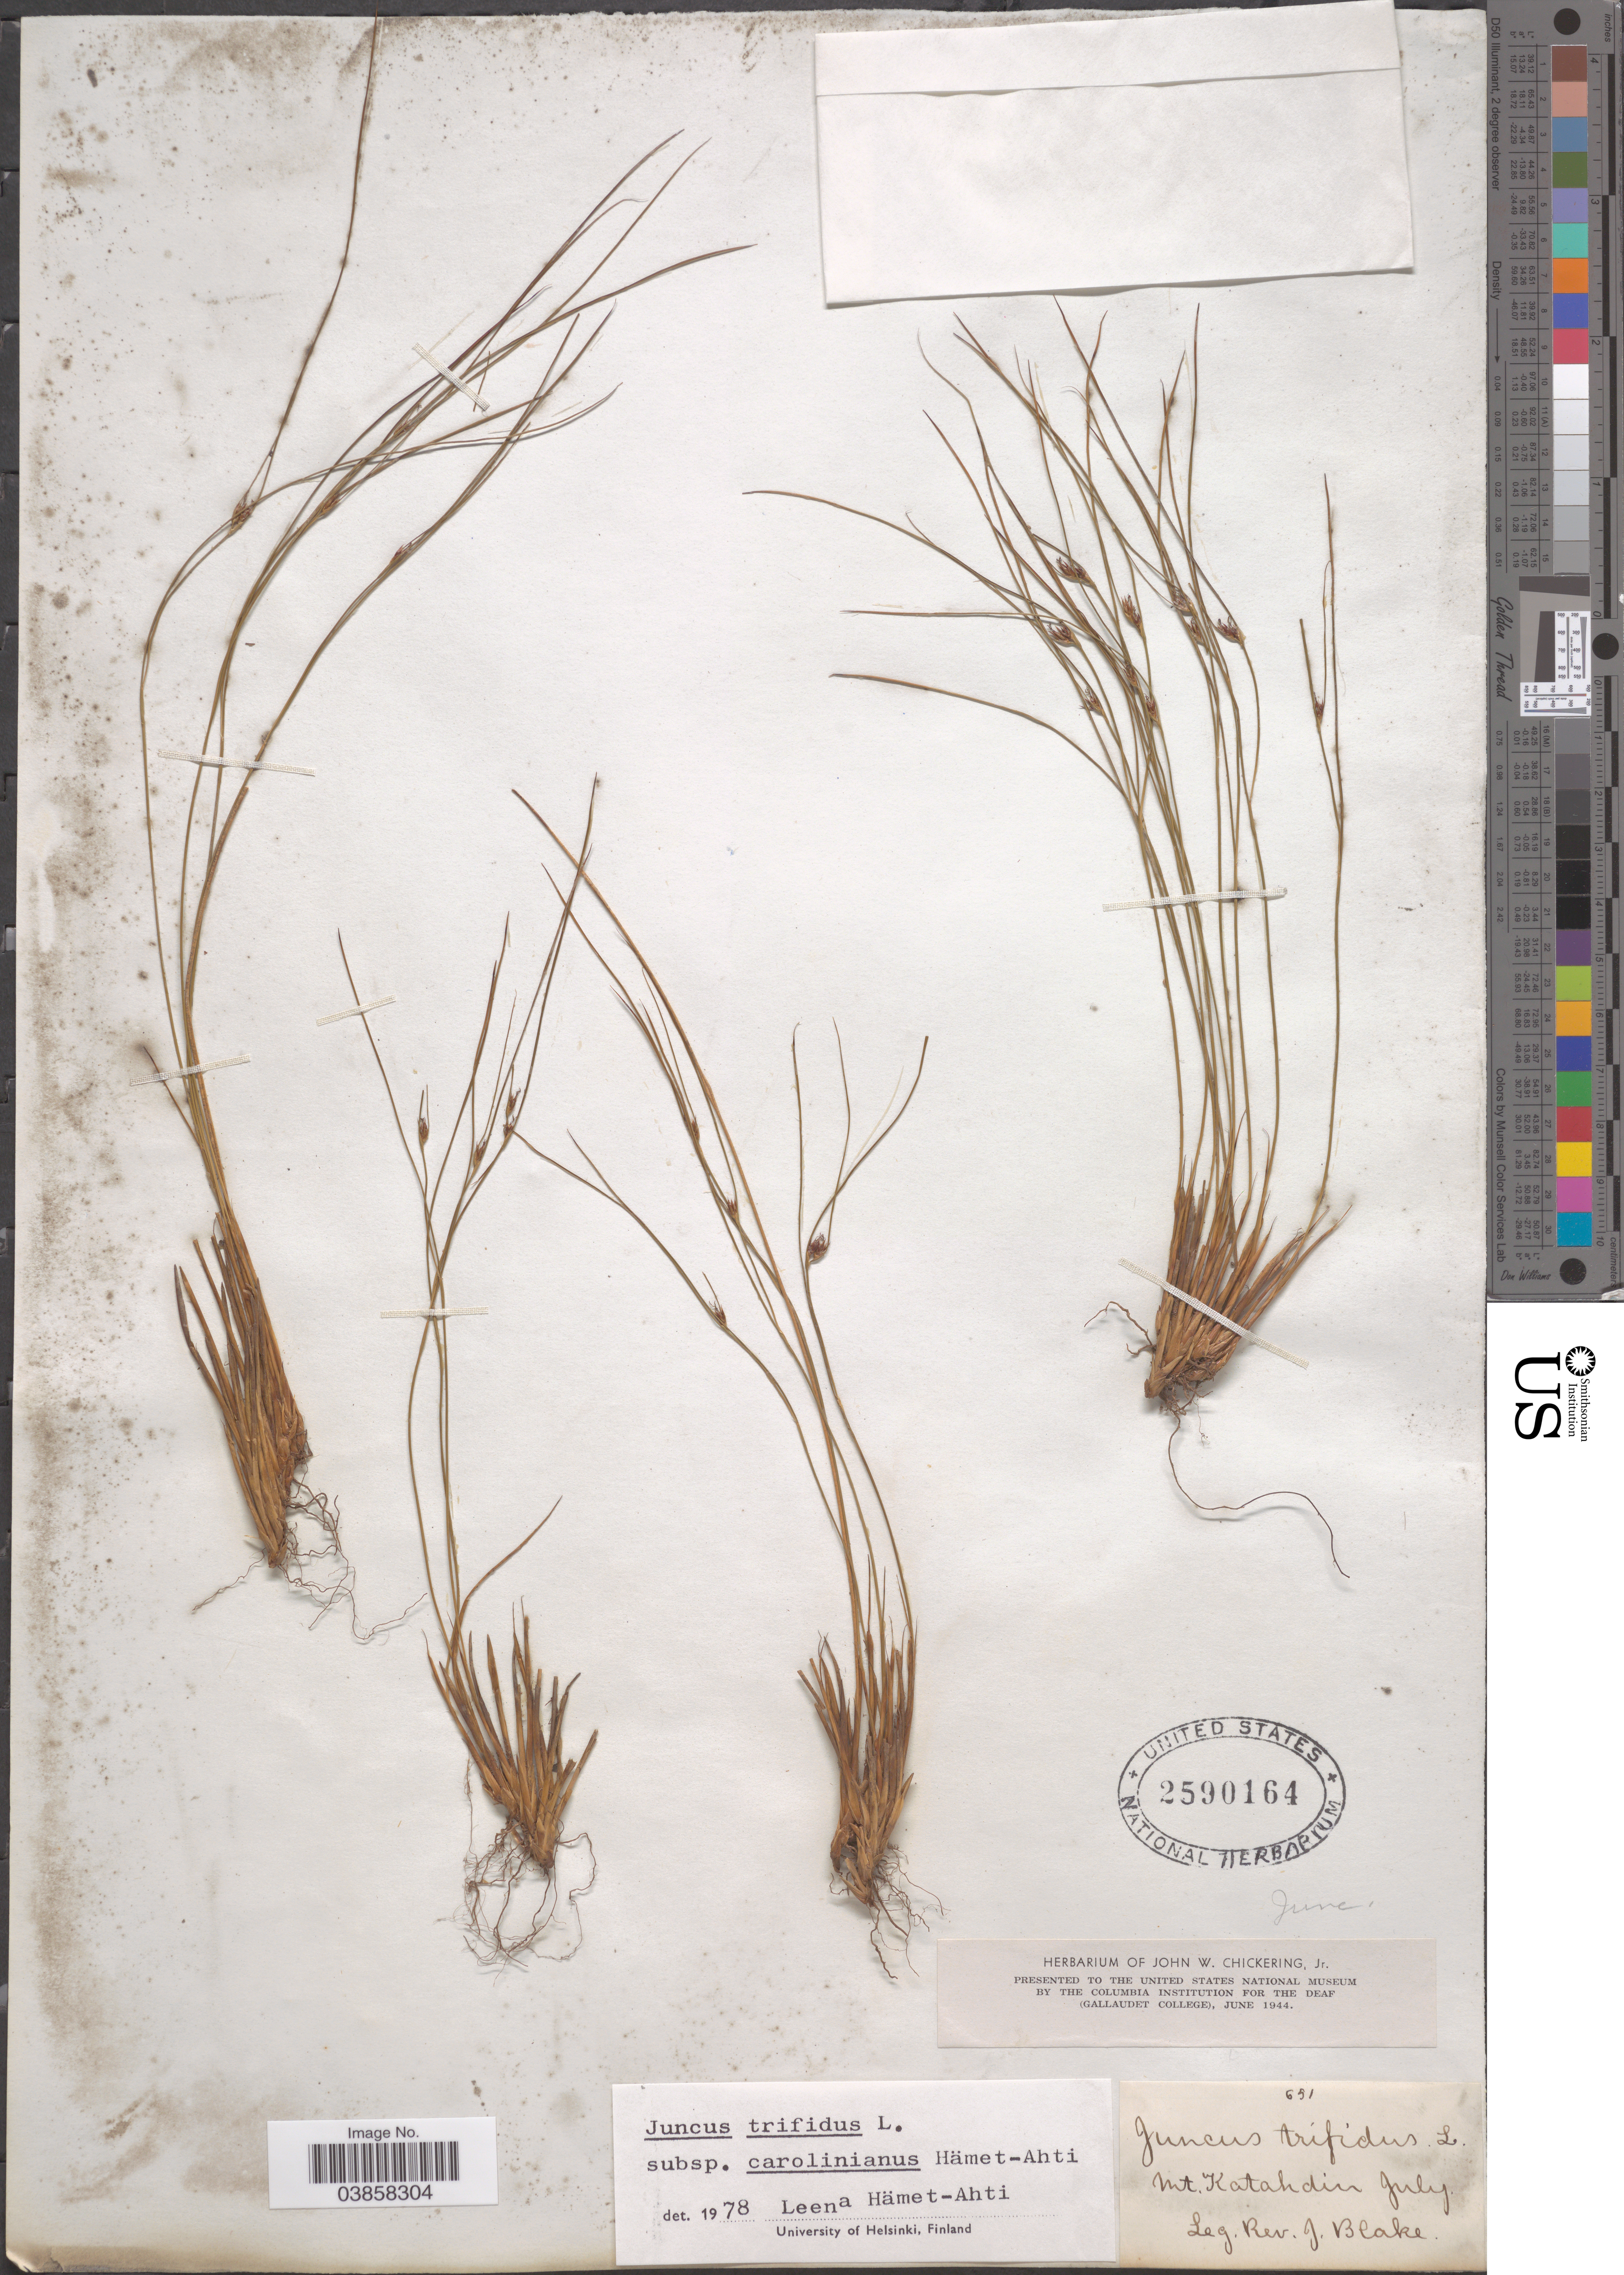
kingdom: Plantae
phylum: Tracheophyta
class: Liliopsida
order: Poales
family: Juncaceae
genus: Juncus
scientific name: Juncus trifidus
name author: L.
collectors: J. Blake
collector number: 651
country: United States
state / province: Maine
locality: Mt. Katahdin.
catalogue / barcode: US 2590164